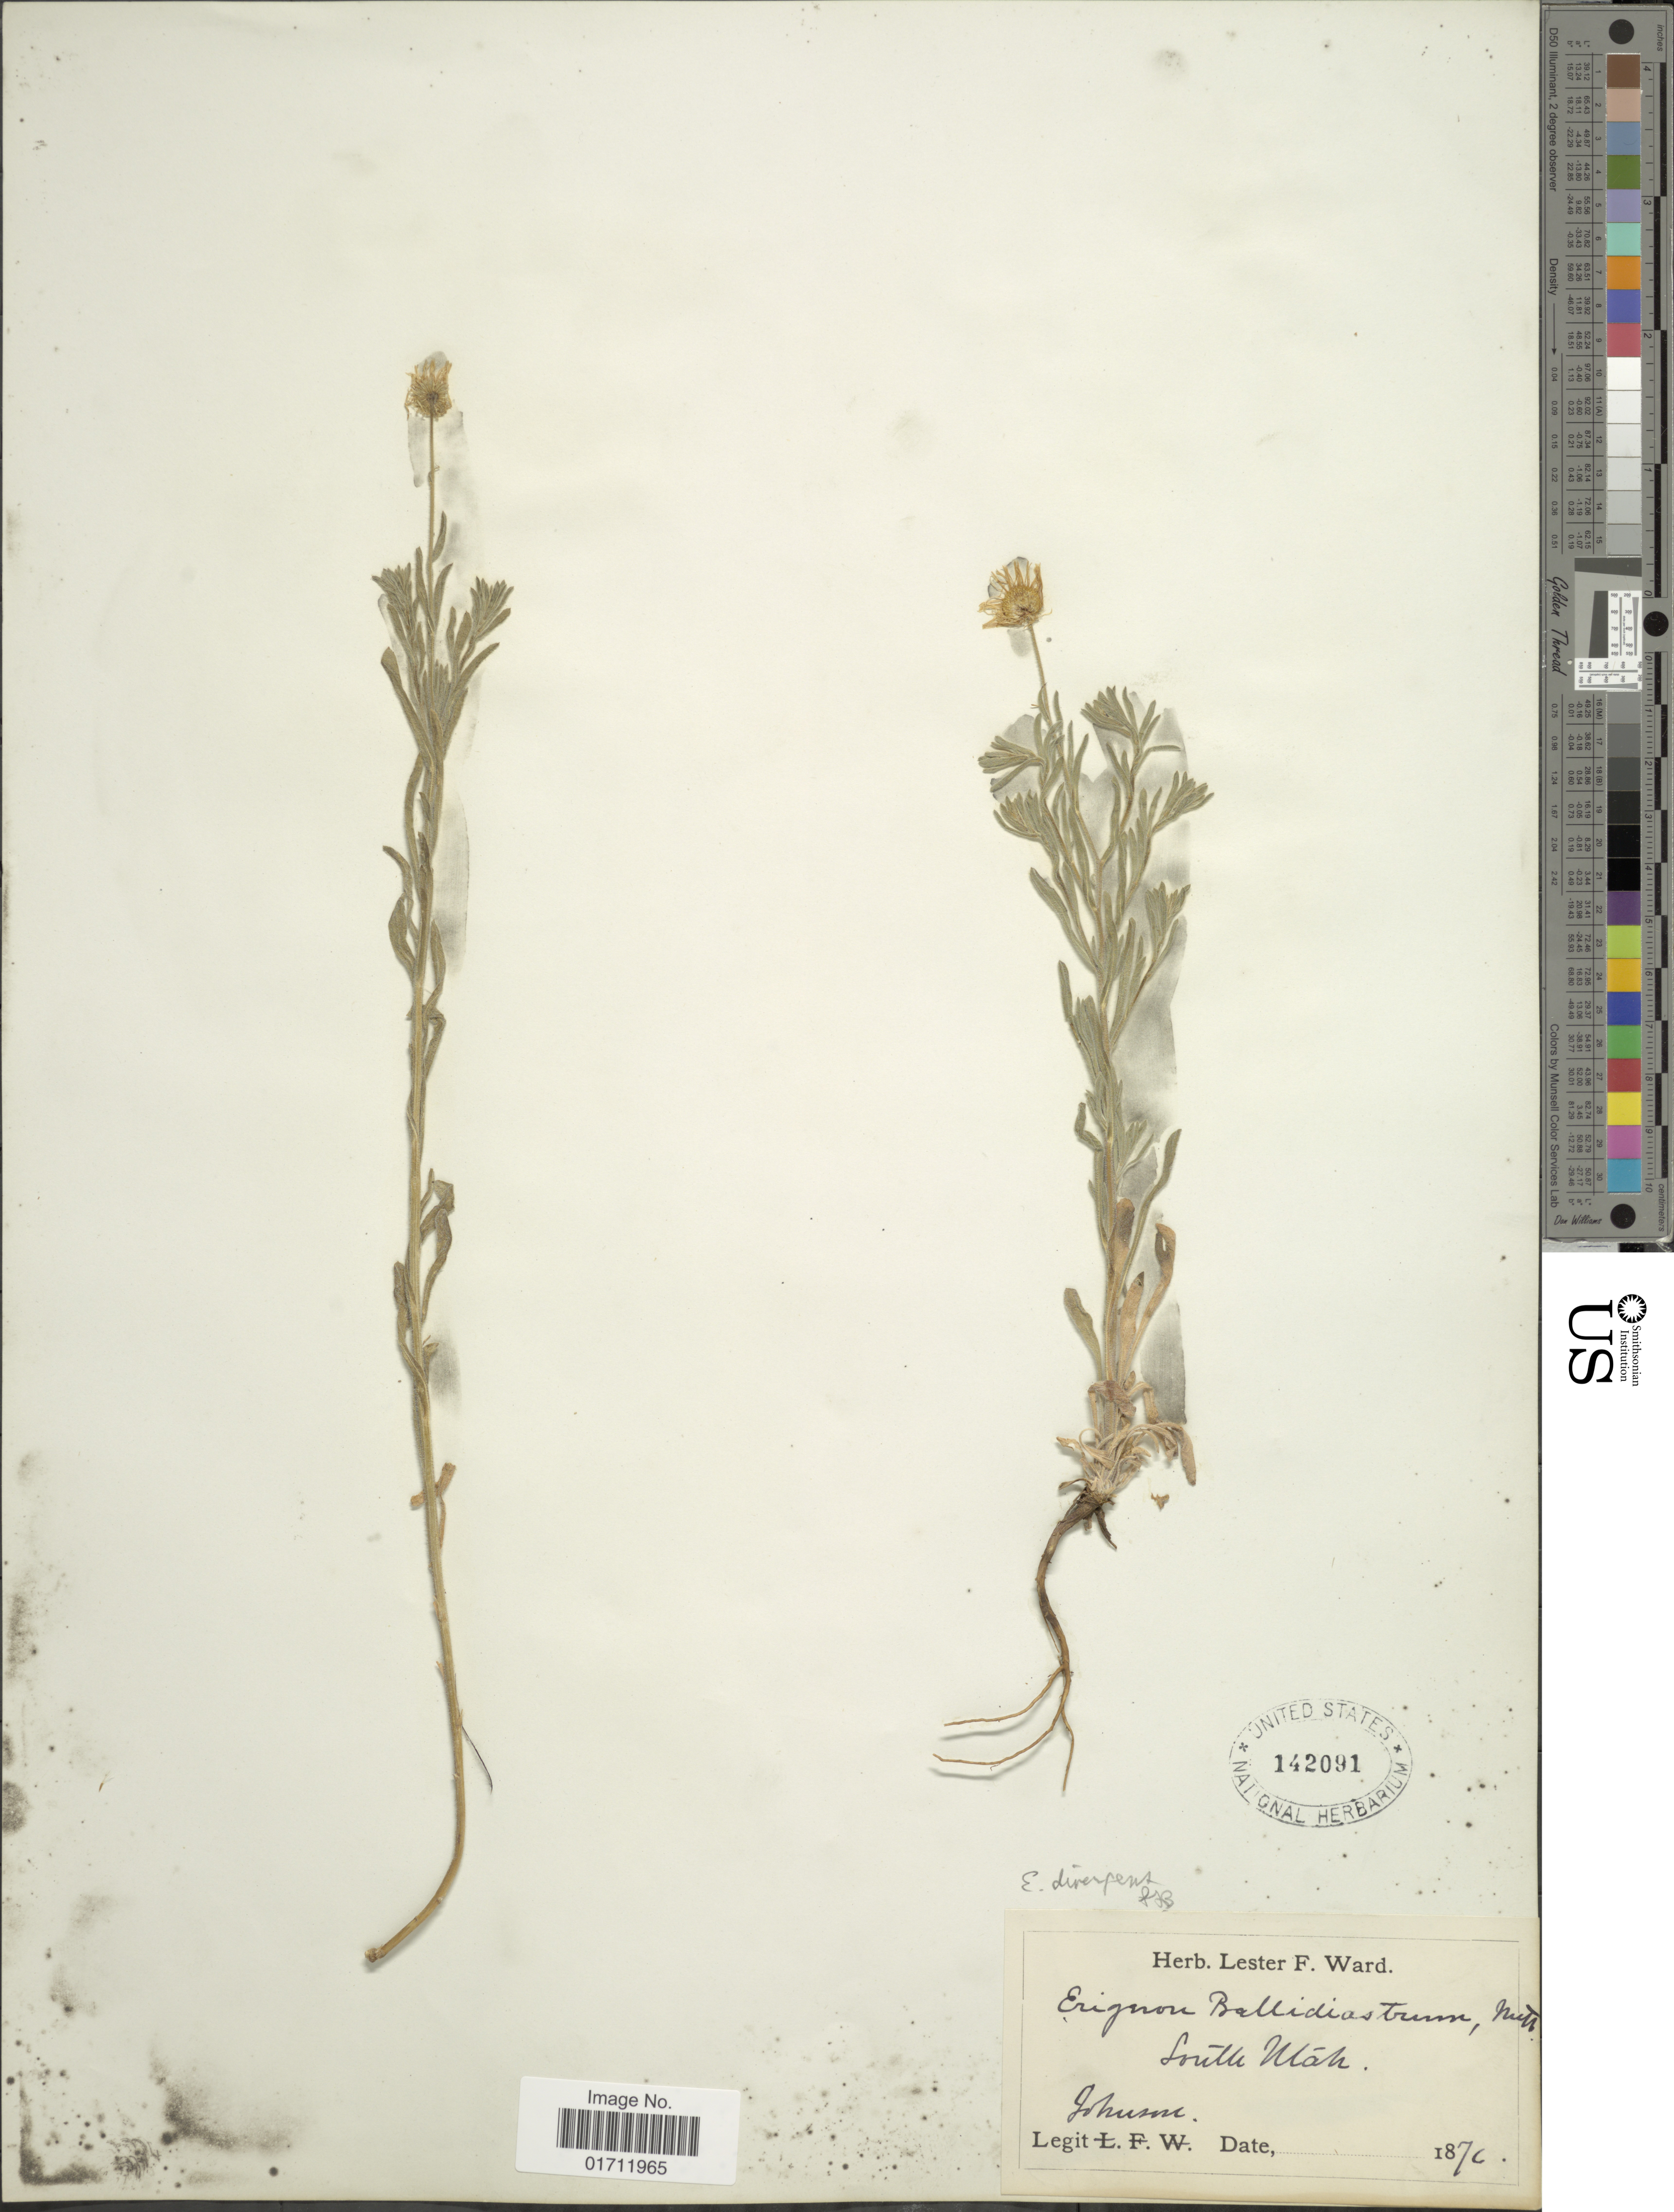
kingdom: Plantae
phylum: Tracheophyta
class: Magnoliopsida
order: Asterales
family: Asteraceae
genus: Erigeron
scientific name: Erigeron divergens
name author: Torr. & A. Gray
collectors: -- Johnson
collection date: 1876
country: United States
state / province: Utah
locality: South Utah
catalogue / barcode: US 142091